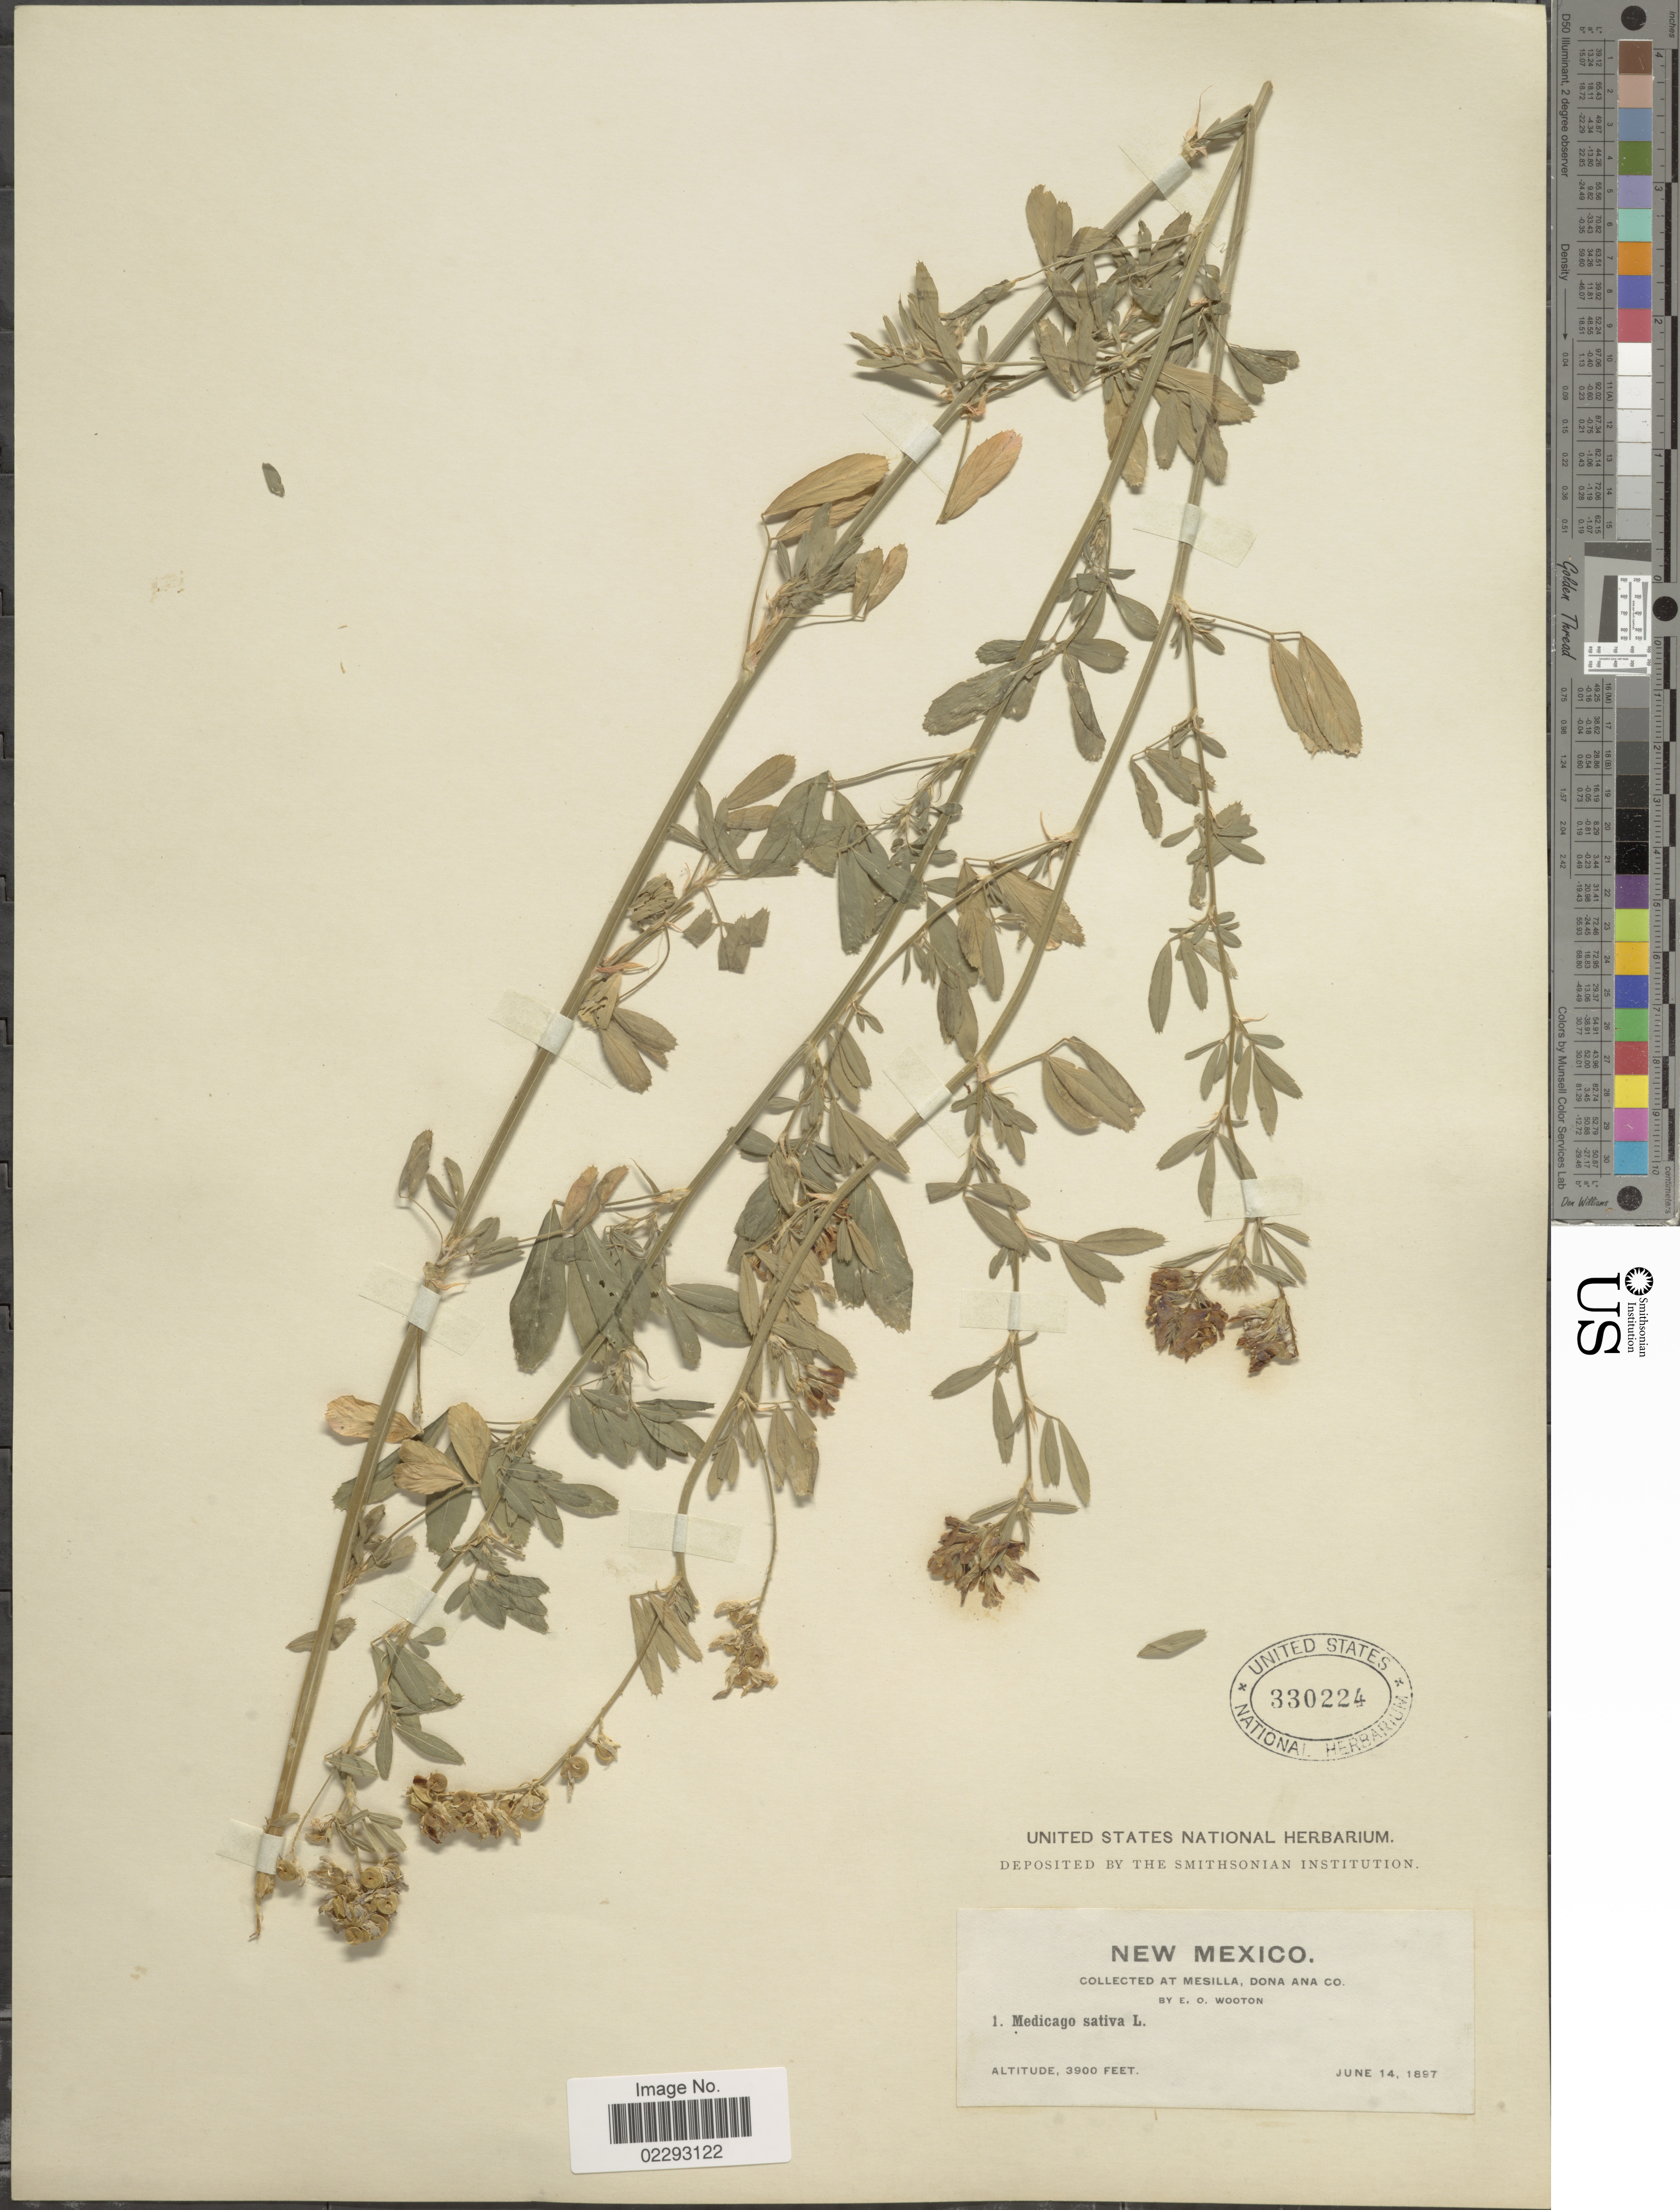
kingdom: Plantae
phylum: Tracheophyta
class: Magnoliopsida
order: Fabales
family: Fabaceae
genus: Medicago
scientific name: Medicago sativa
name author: L.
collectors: E. O. Wooton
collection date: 1897-06-14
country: United States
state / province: New Mexico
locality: New Mexico, Mesilla, Dona Ana Co.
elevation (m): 1189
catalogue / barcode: US 330224